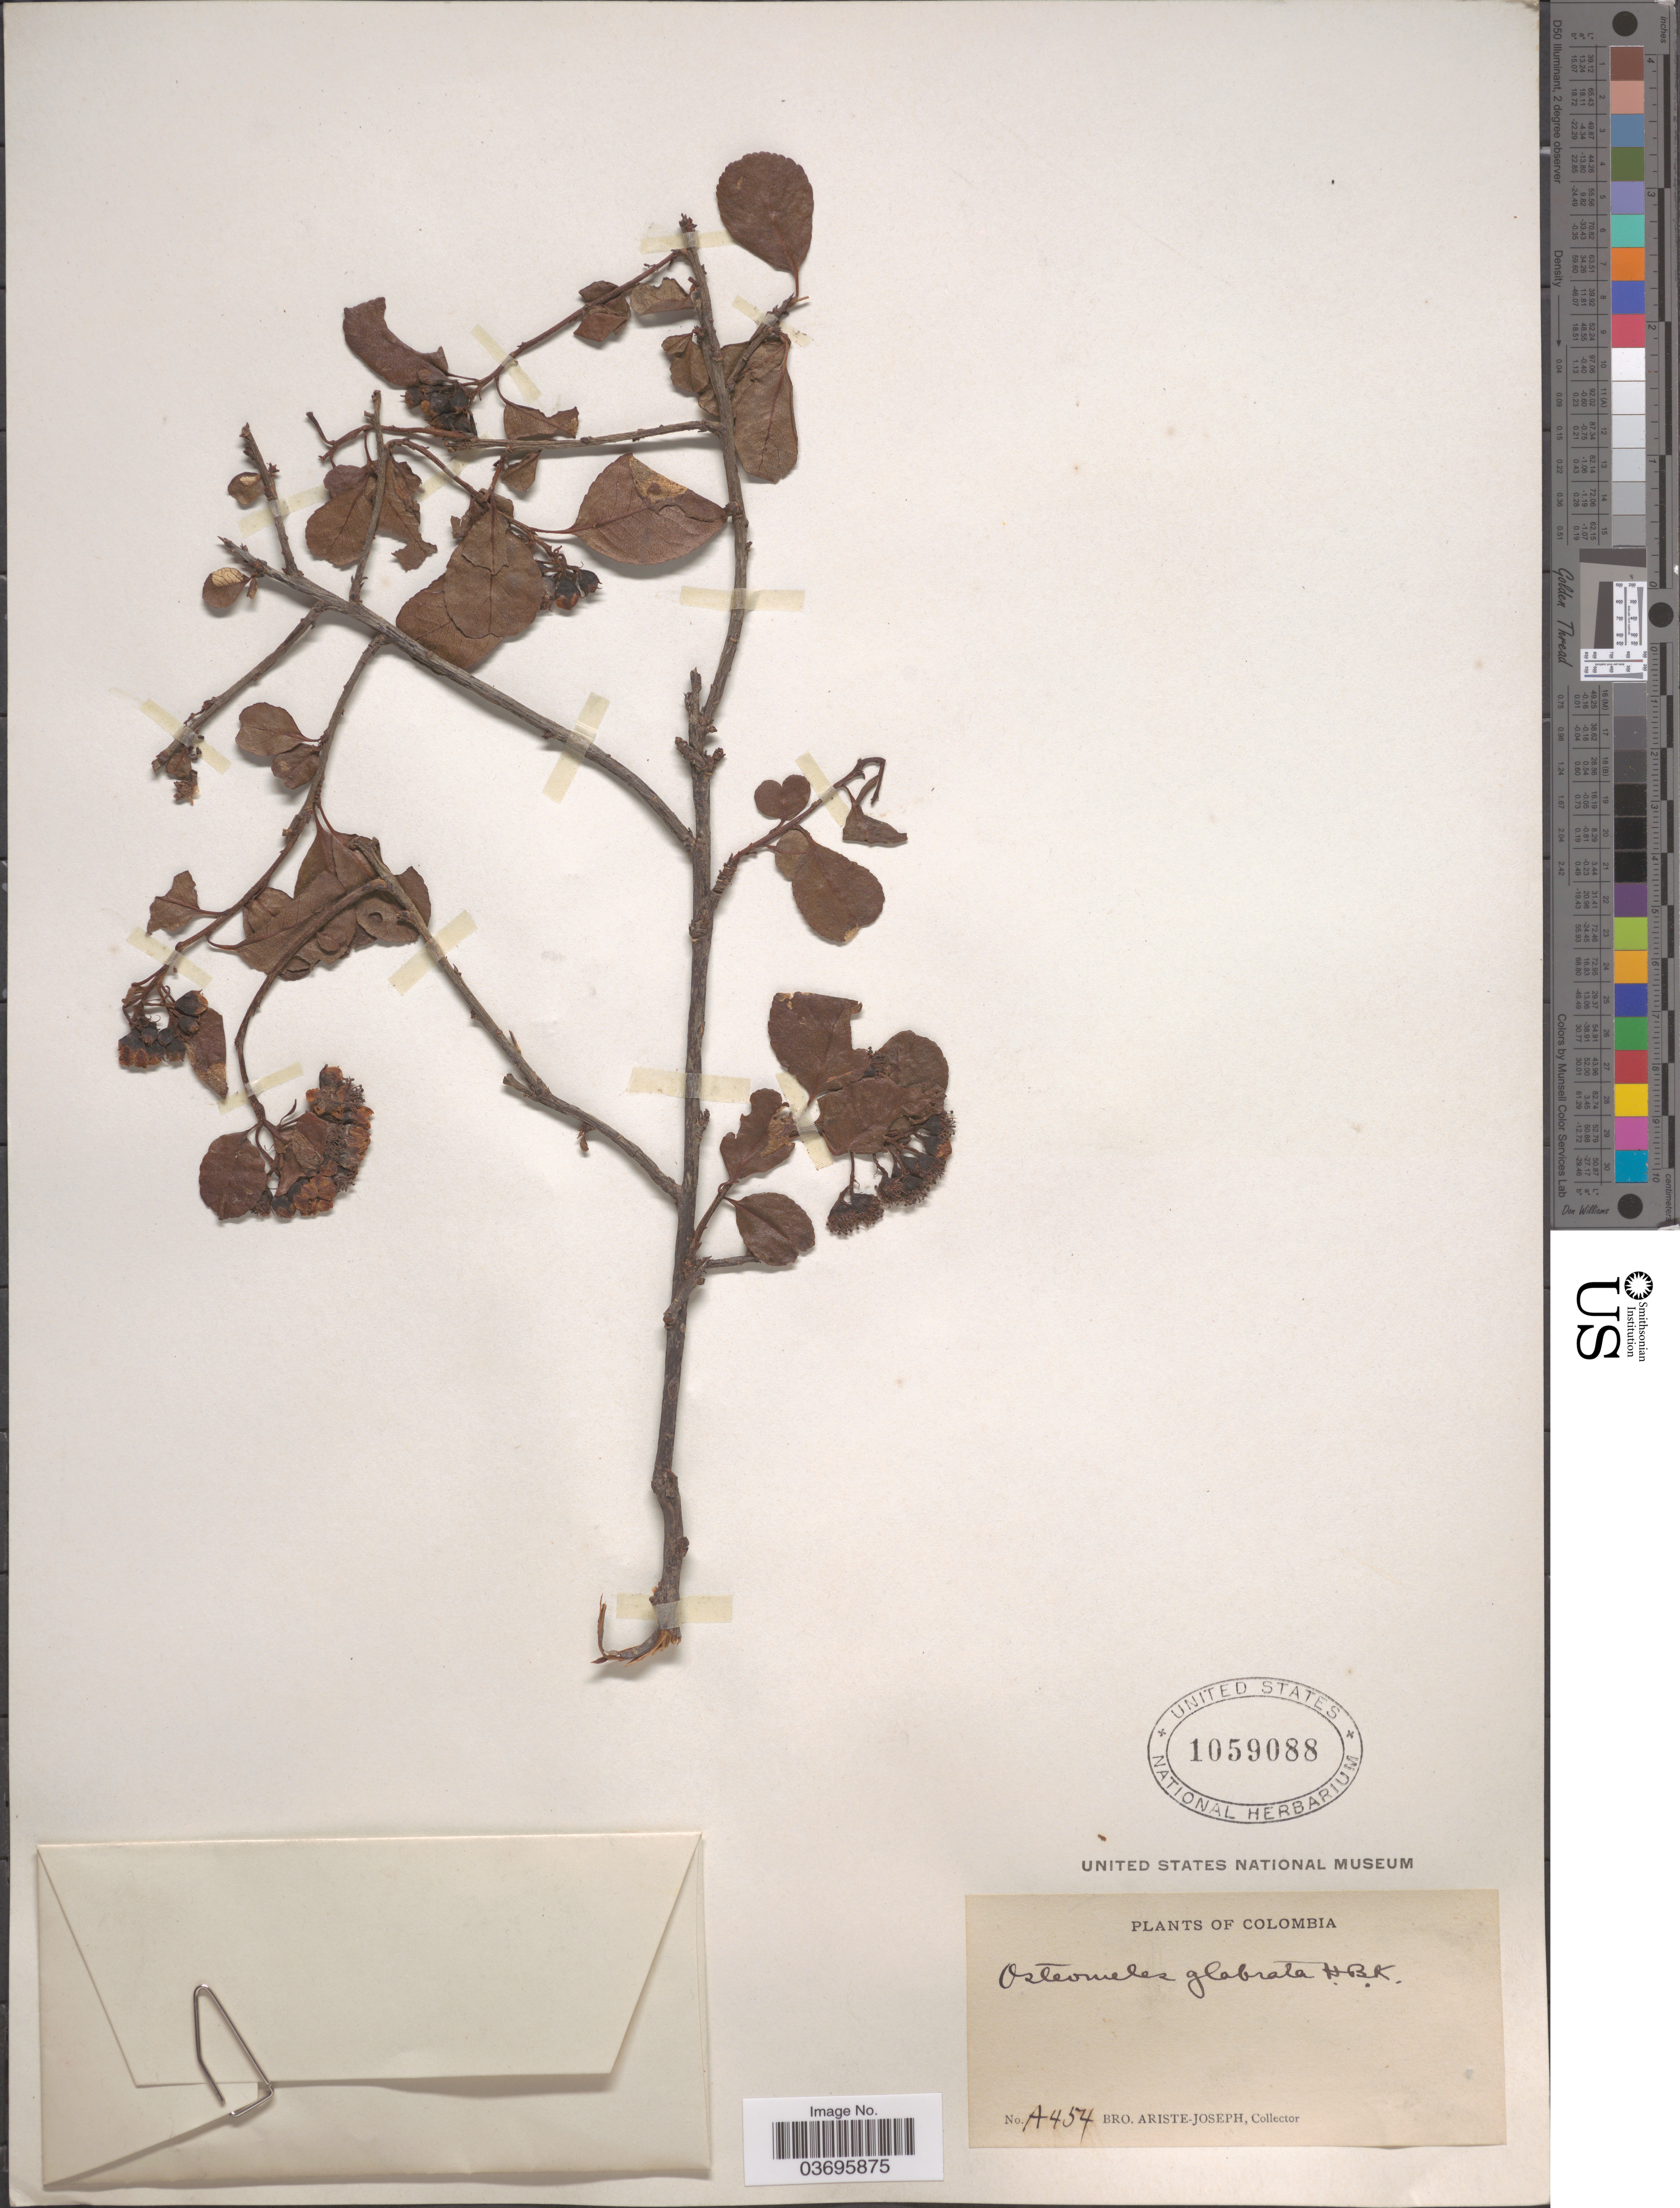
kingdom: Plantae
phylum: Tracheophyta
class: Magnoliopsida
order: Rosales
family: Rosaceae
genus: Hesperomeles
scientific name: Hesperomeles glabrata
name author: Kunth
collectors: Bro. Ariste-Joseph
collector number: A454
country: Colombia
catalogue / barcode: US 1059088